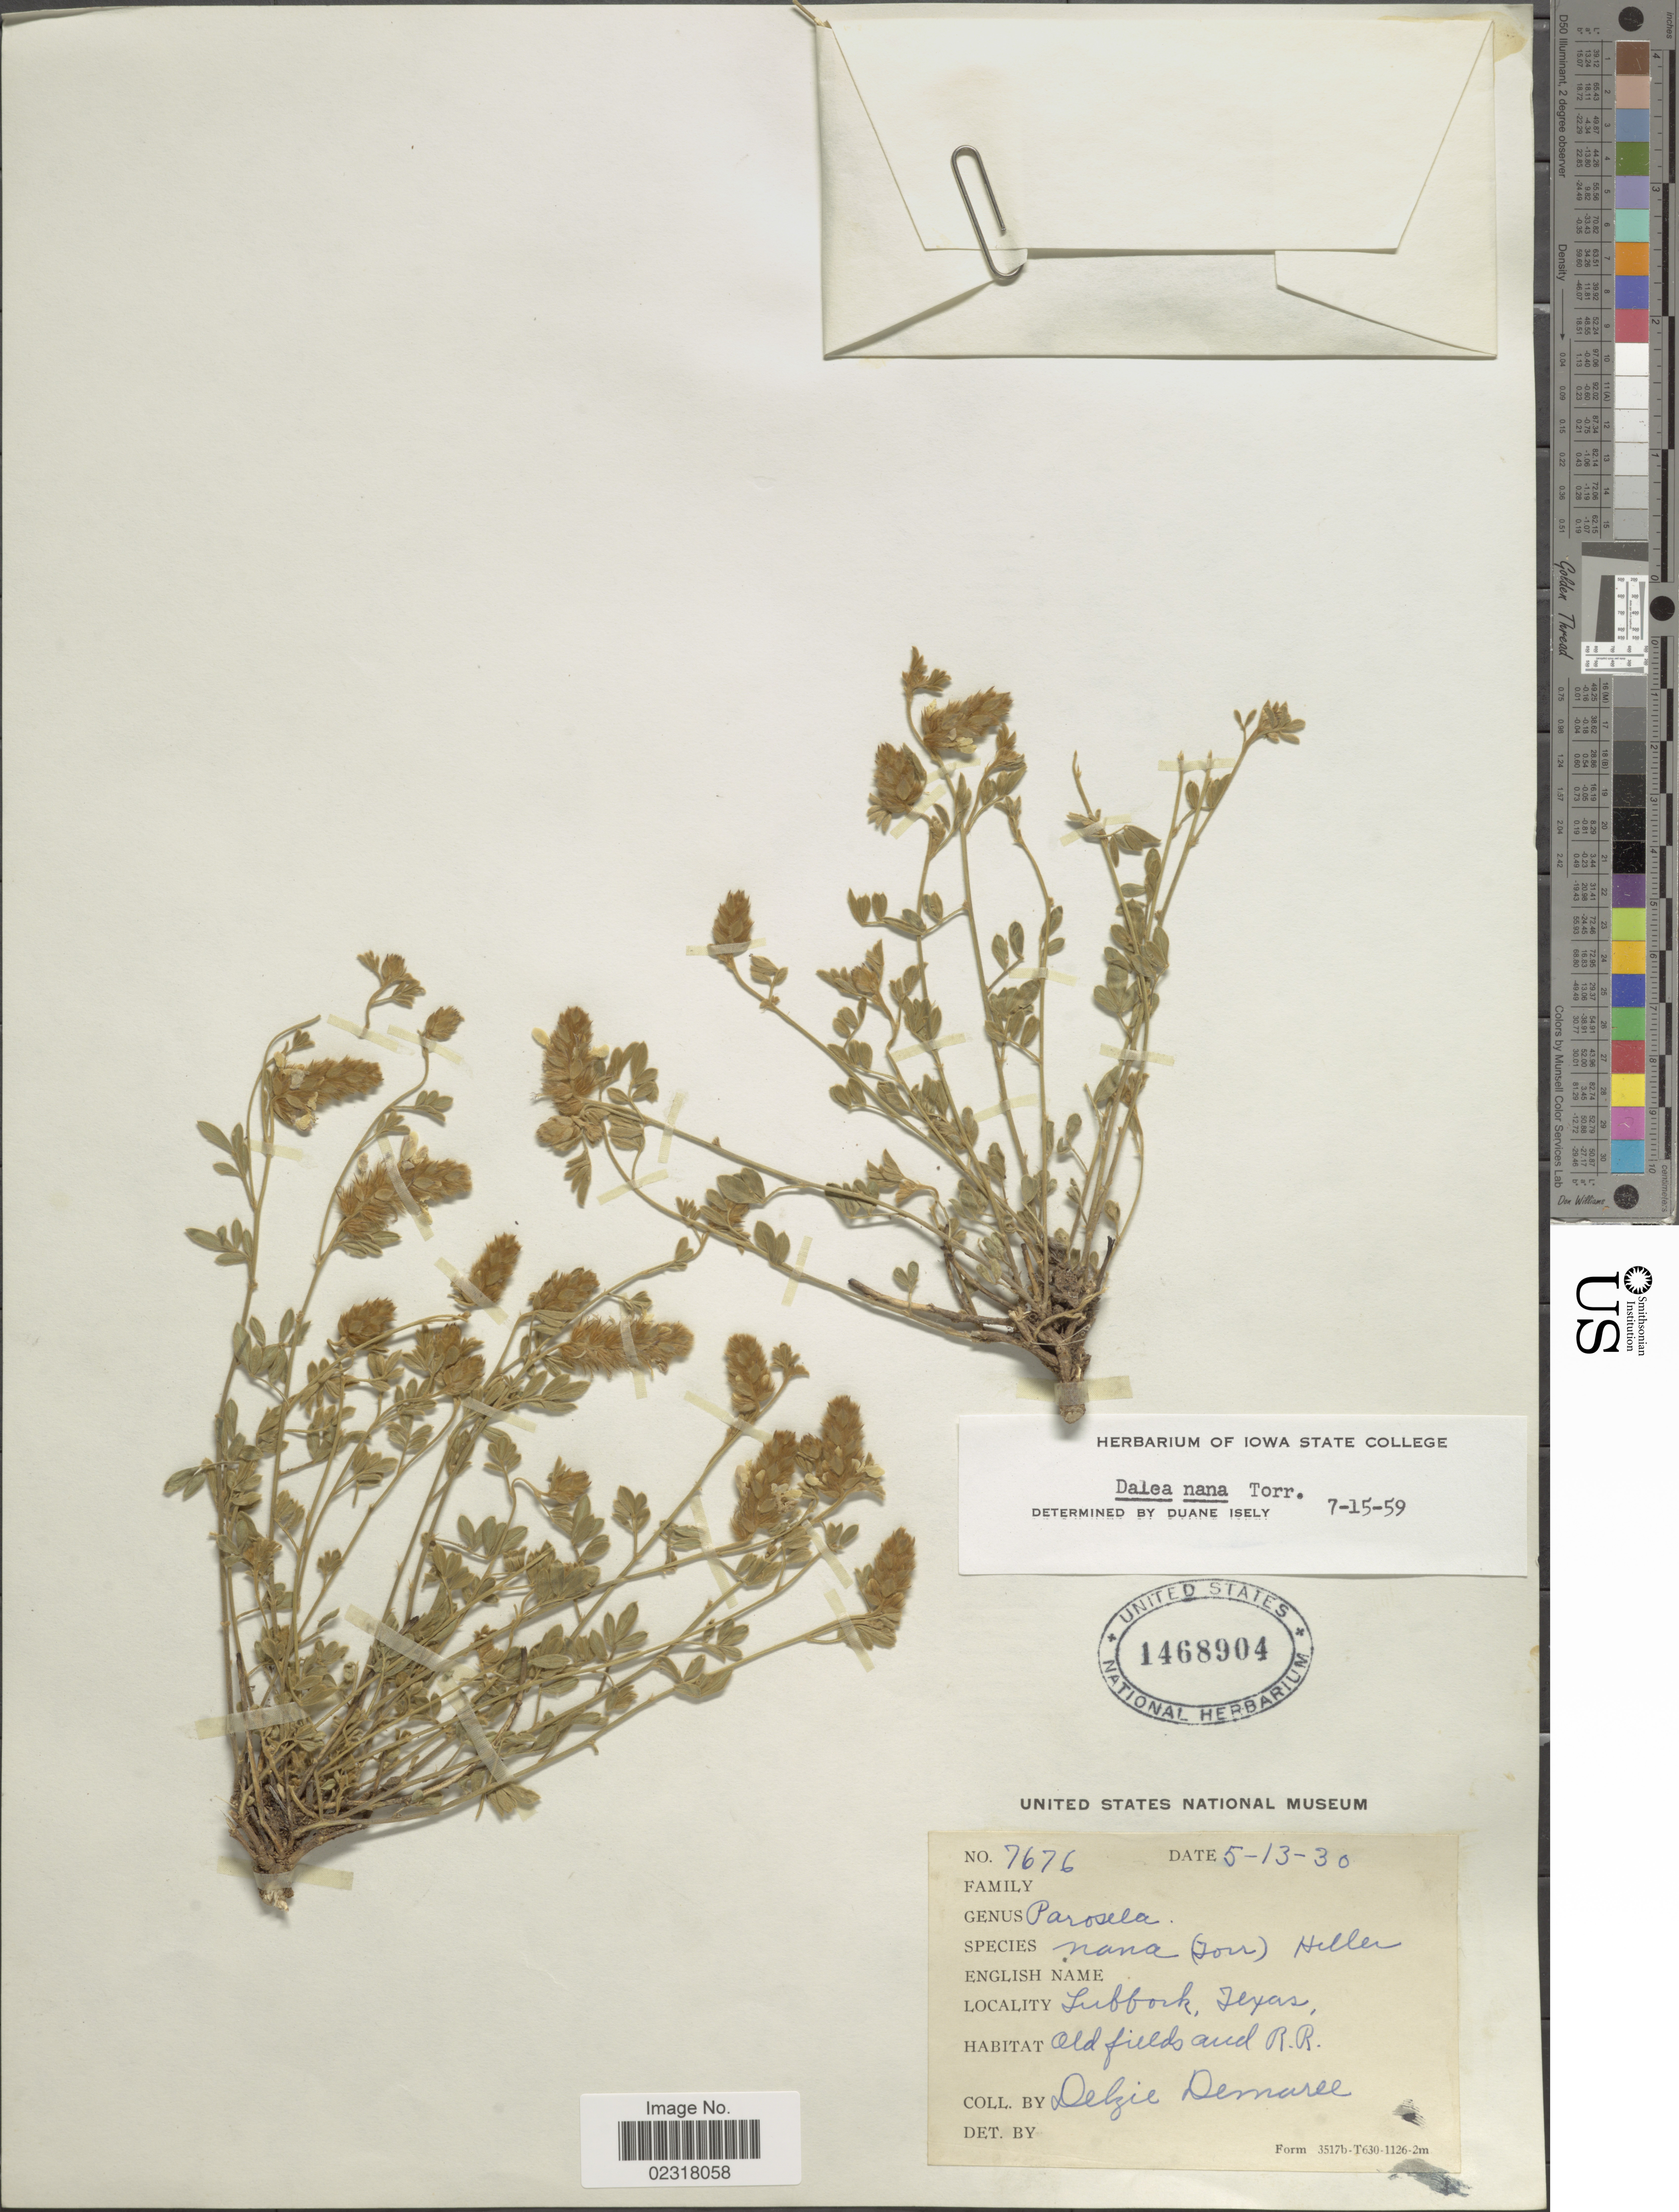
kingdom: Plantae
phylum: Tracheophyta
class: Magnoliopsida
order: Fabales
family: Fabaceae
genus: Dalea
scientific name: Dalea nana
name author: Torr. & A. Gray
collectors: D. Demaree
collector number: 7676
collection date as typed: Transcribed d/m/y: 13/5/30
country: United States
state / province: Texas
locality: Lubbock, old fields and R.R.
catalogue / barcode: US 1468904